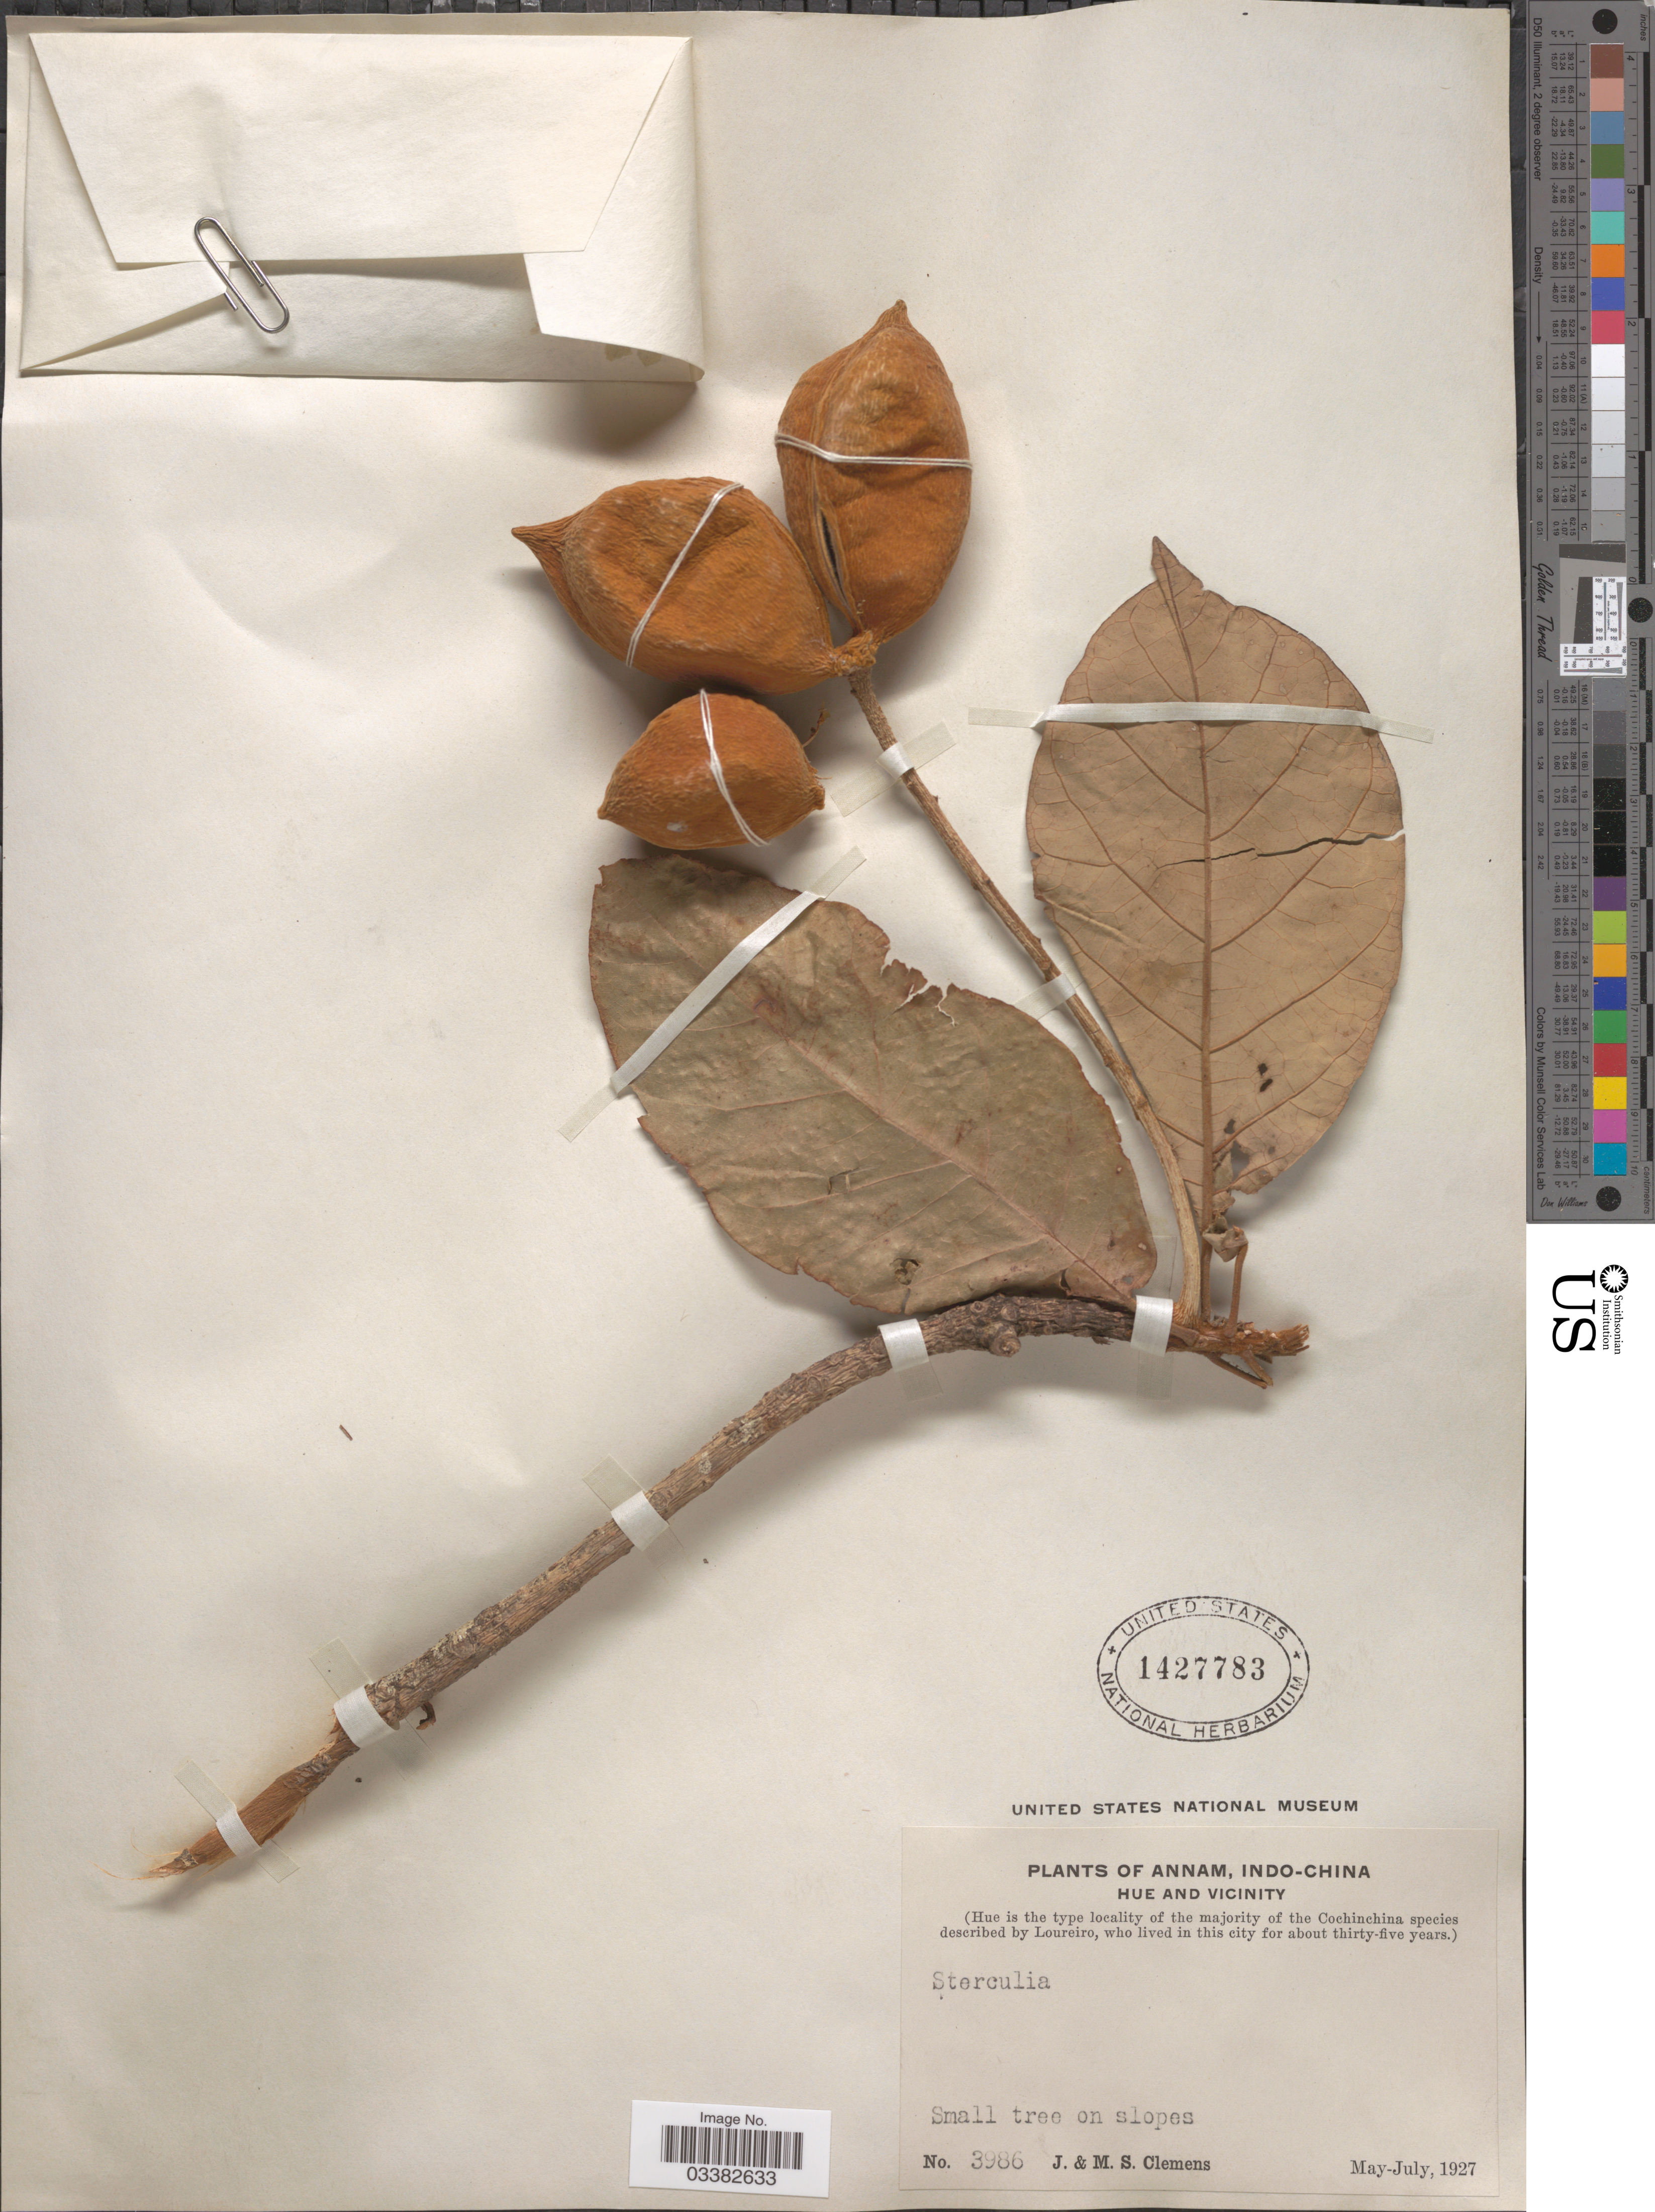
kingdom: Plantae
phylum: Tracheophyta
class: Magnoliopsida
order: Malvales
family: Malvaceae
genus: Sterculia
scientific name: Sterculia sp.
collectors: J. Clemens & M. S. Clemens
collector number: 3986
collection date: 1927-05/1927-07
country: Vietnam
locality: Annam, Indo-China. Hue and vicinity.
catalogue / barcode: US 1427783